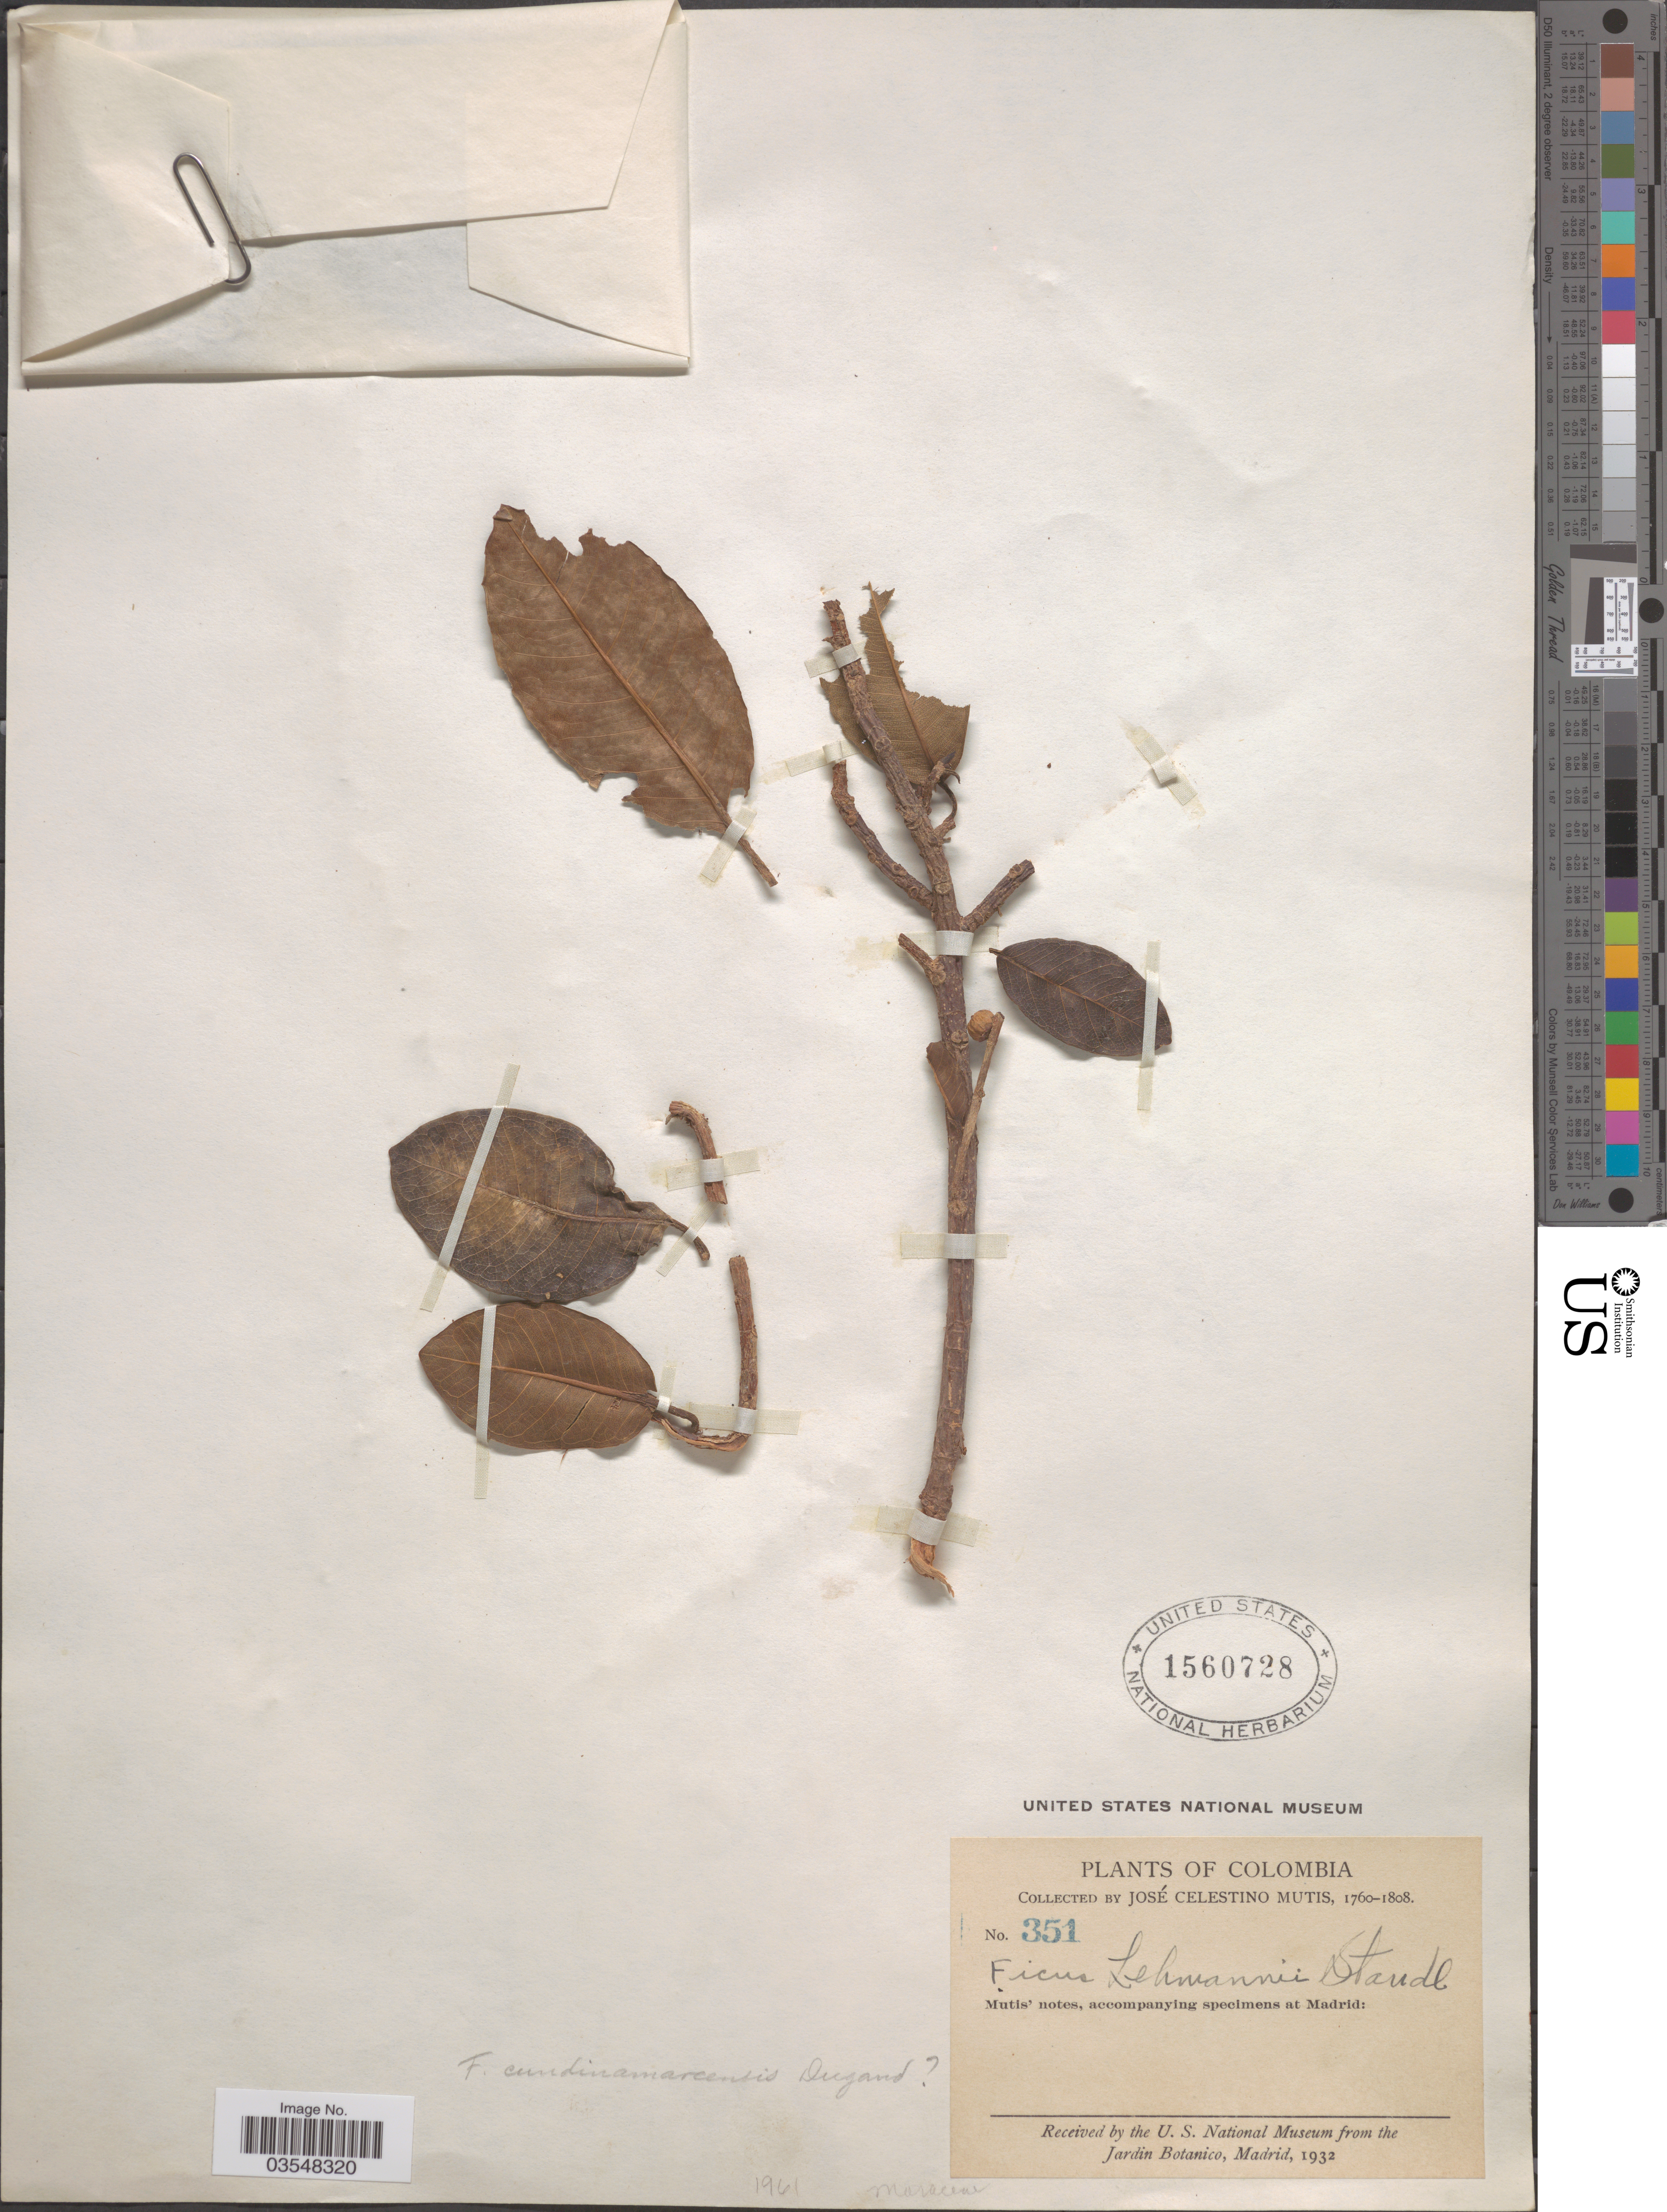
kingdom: Plantae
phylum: Tracheophyta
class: Magnoliopsida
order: Rosales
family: Moraceae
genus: Ficus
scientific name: Ficus cundinamarcensis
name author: Dugand G.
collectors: J. C. B. Mutis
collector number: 351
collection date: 1760/1808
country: Colombia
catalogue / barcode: US 1560728